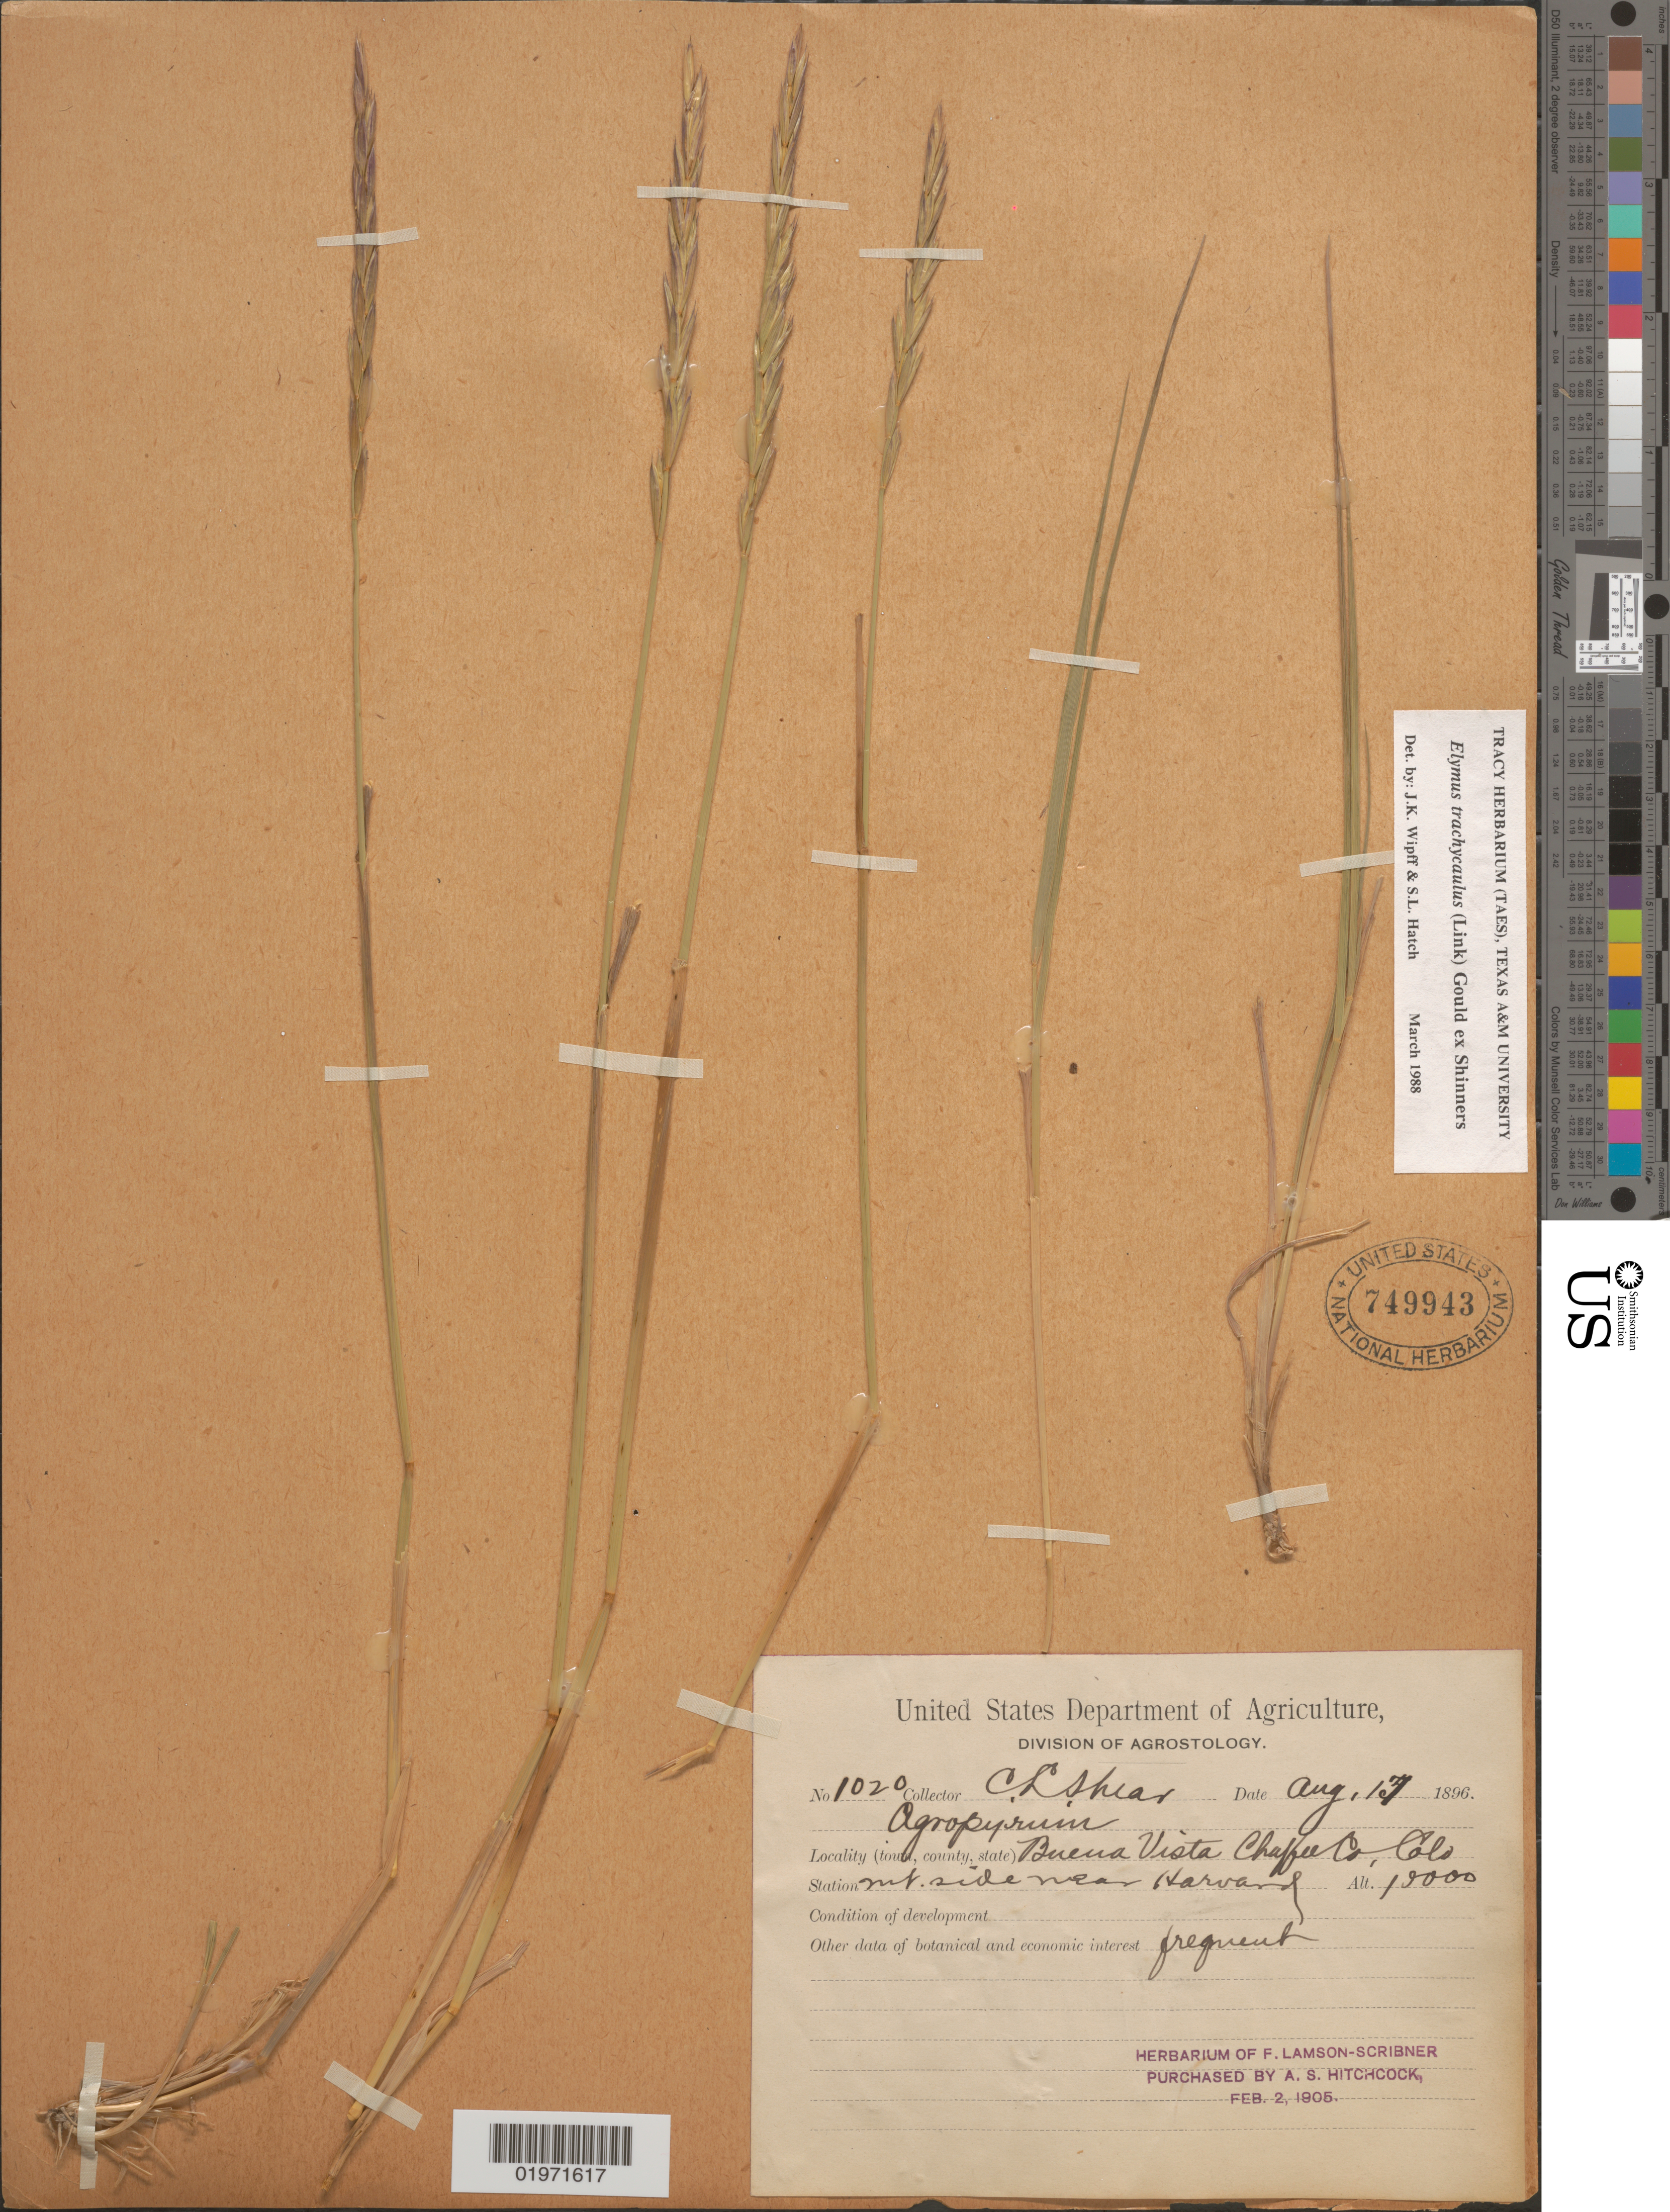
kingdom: Plantae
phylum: Tracheophyta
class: Liliopsida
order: Poales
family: Poaceae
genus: Elymus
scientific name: Elymus trachycaulus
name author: (Link) Gould ex Shinners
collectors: C. L. Shear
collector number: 1020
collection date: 1896-08-17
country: United States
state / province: Colorado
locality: Buena Vista Chaffee Co. Mt. side near Harvard.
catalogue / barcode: US 749943